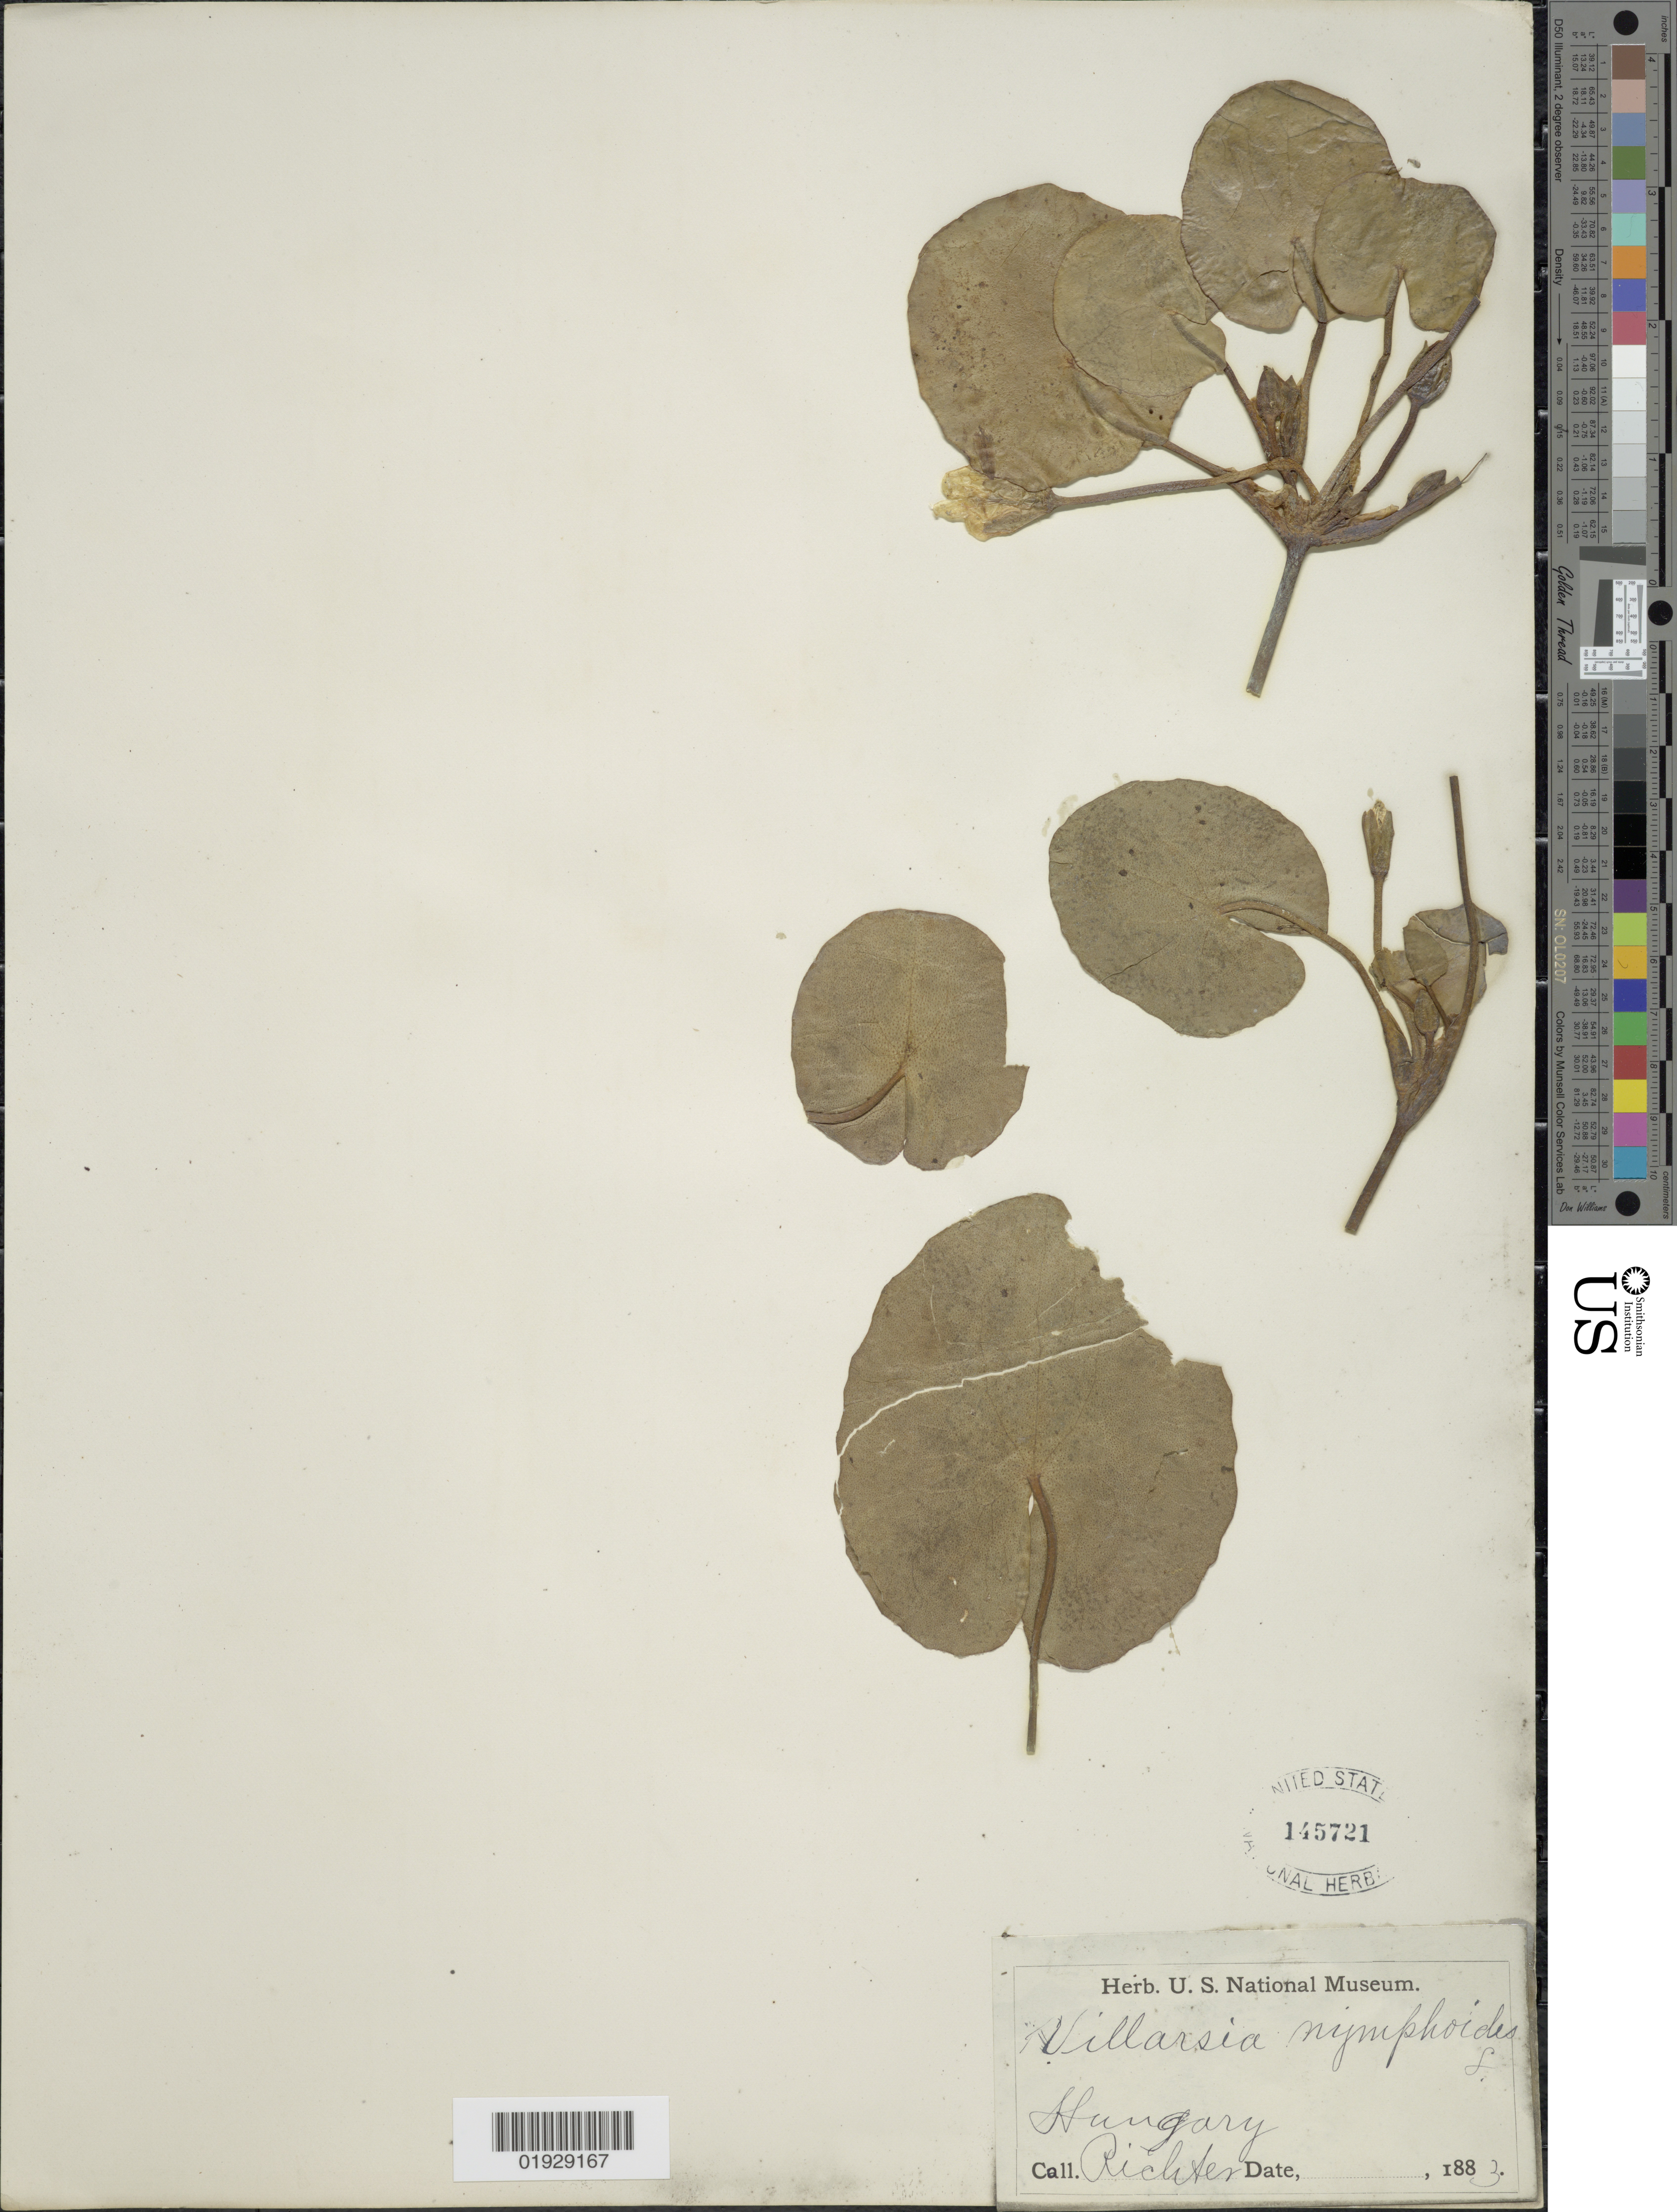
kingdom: Plantae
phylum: Tracheophyta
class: Magnoliopsida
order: Asterales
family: Menyanthaceae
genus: Nymphoides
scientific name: Nymphoides nymphaeoides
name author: (L.) Britton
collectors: -- Richter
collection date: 1883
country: Hungary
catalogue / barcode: US 145721